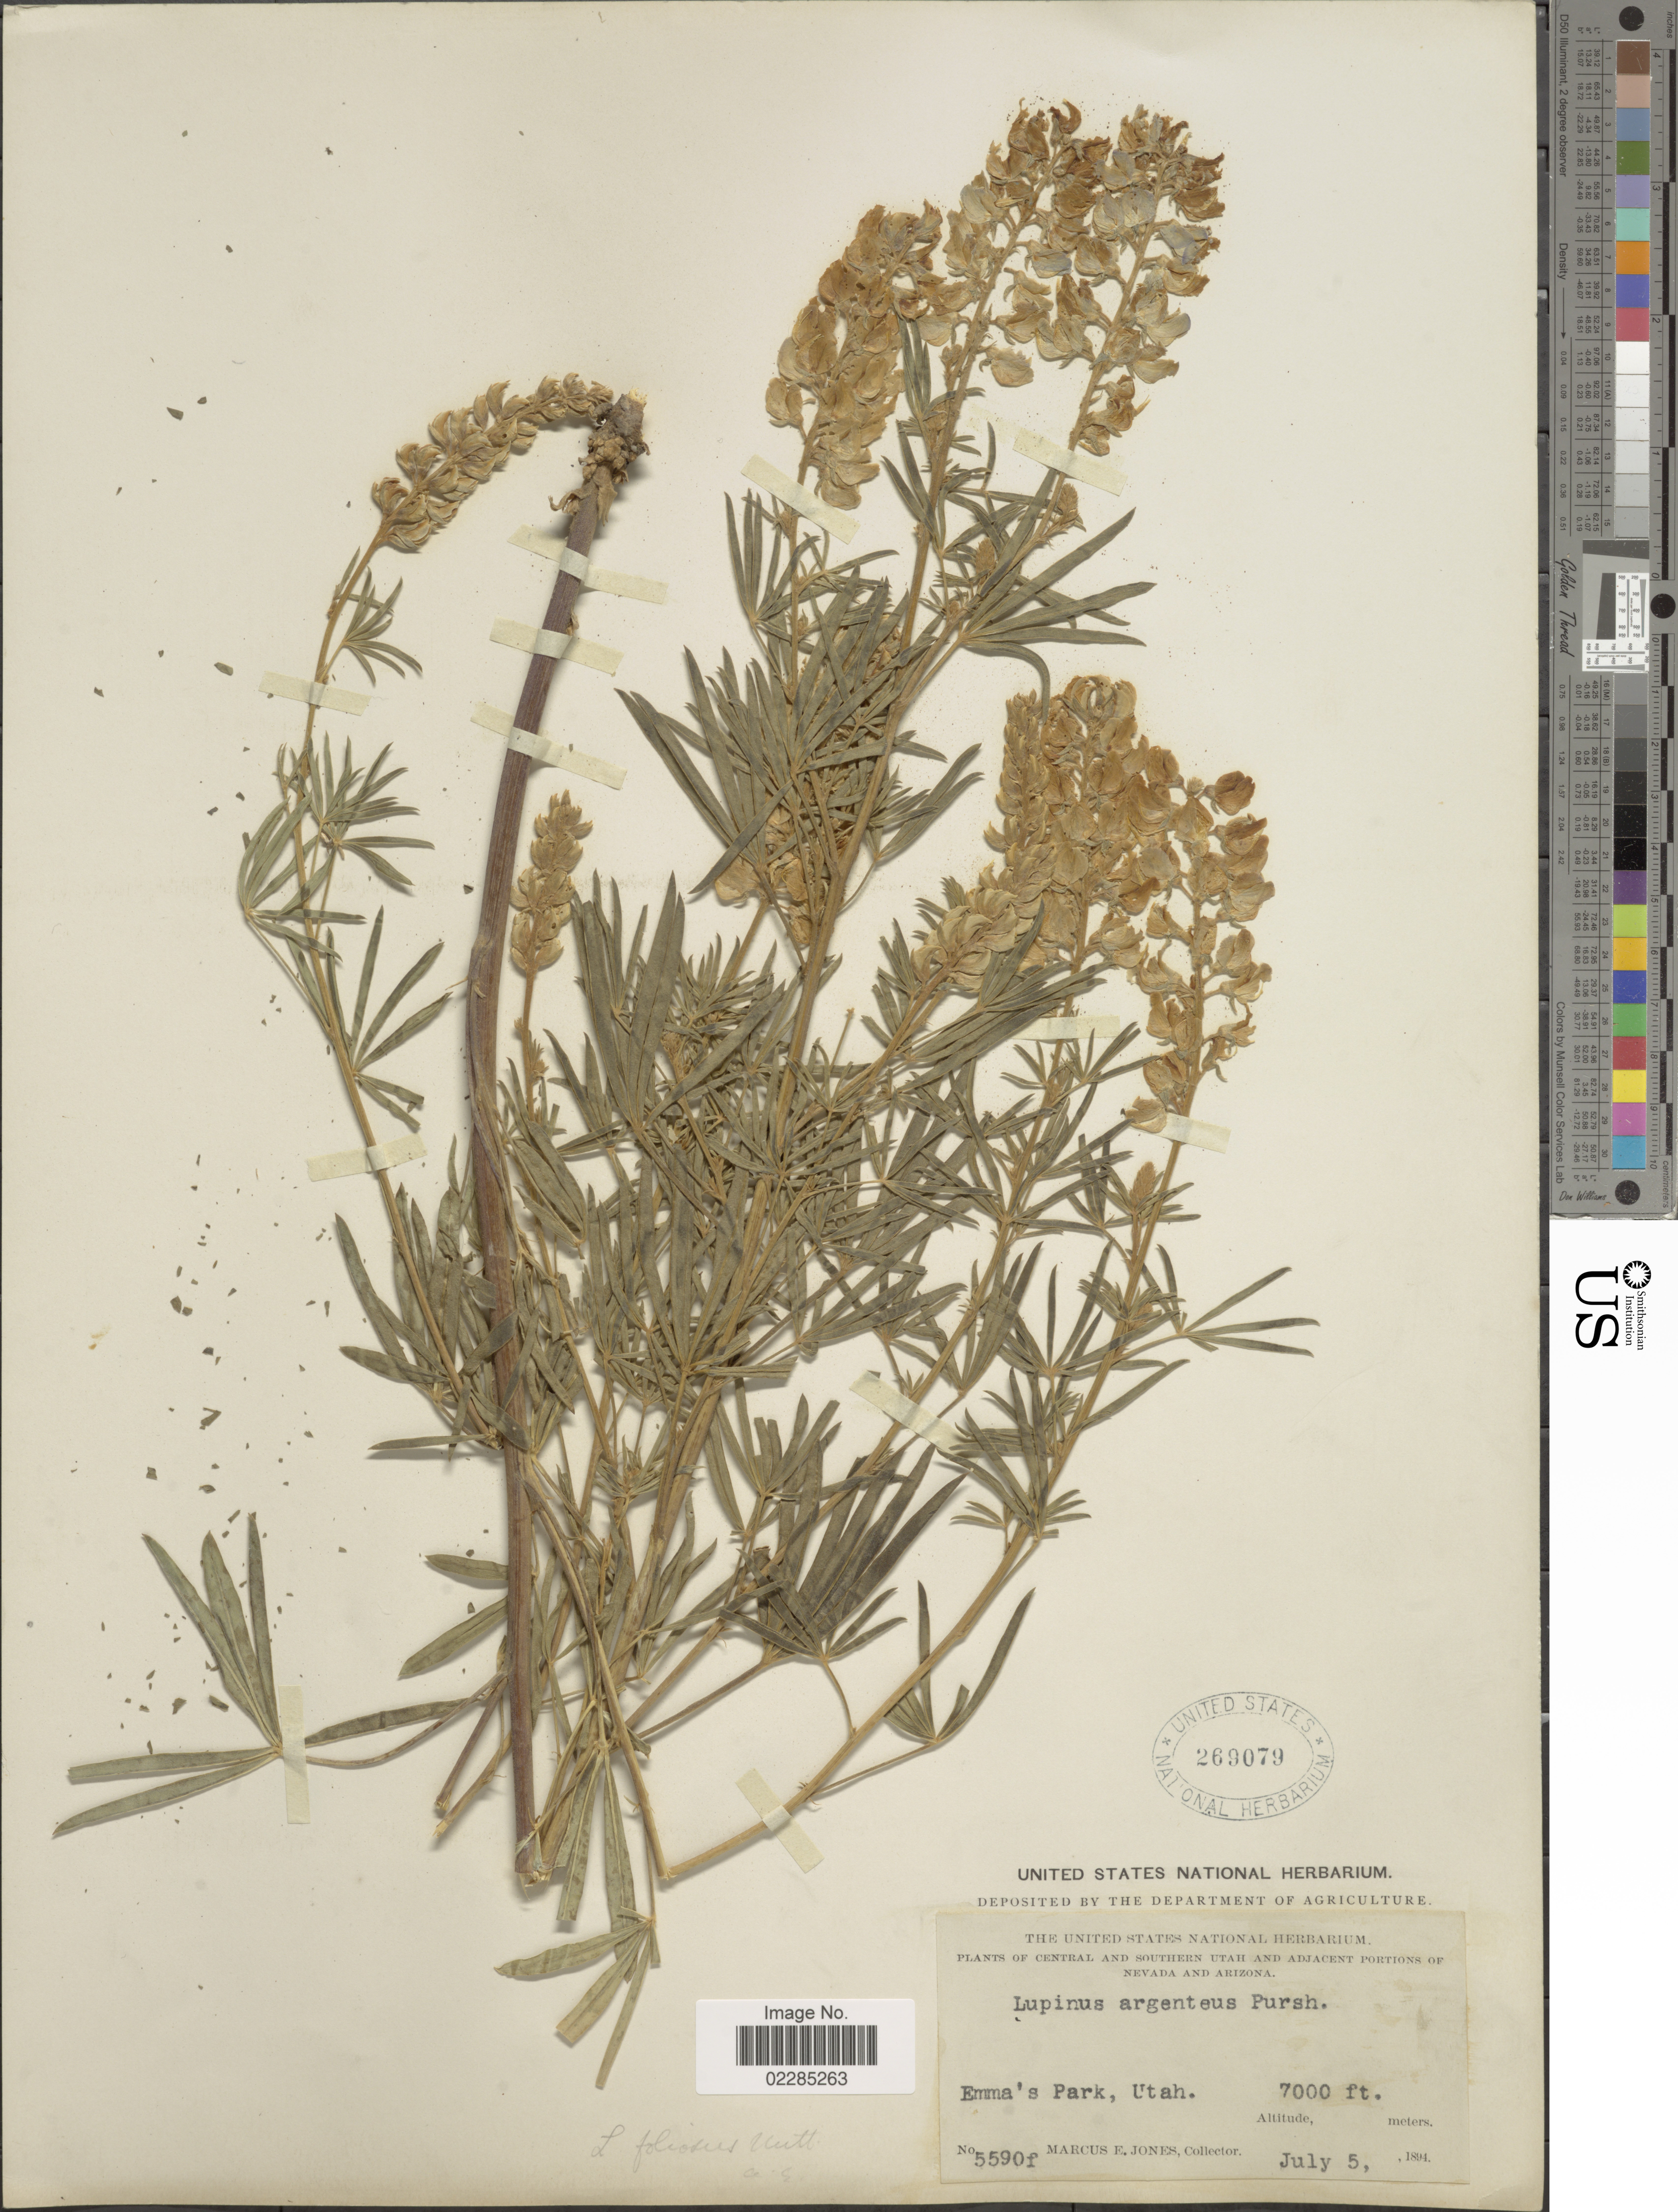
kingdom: Plantae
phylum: Tracheophyta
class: Magnoliopsida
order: Fabales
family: Fabaceae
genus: Lupinus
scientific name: Lupinus foliosus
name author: Hook.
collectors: M. E. Jones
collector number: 5590F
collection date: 1894-07-05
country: United States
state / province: Utah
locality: Central and southern Utah, Emma's Park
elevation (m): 2134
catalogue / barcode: US 269079